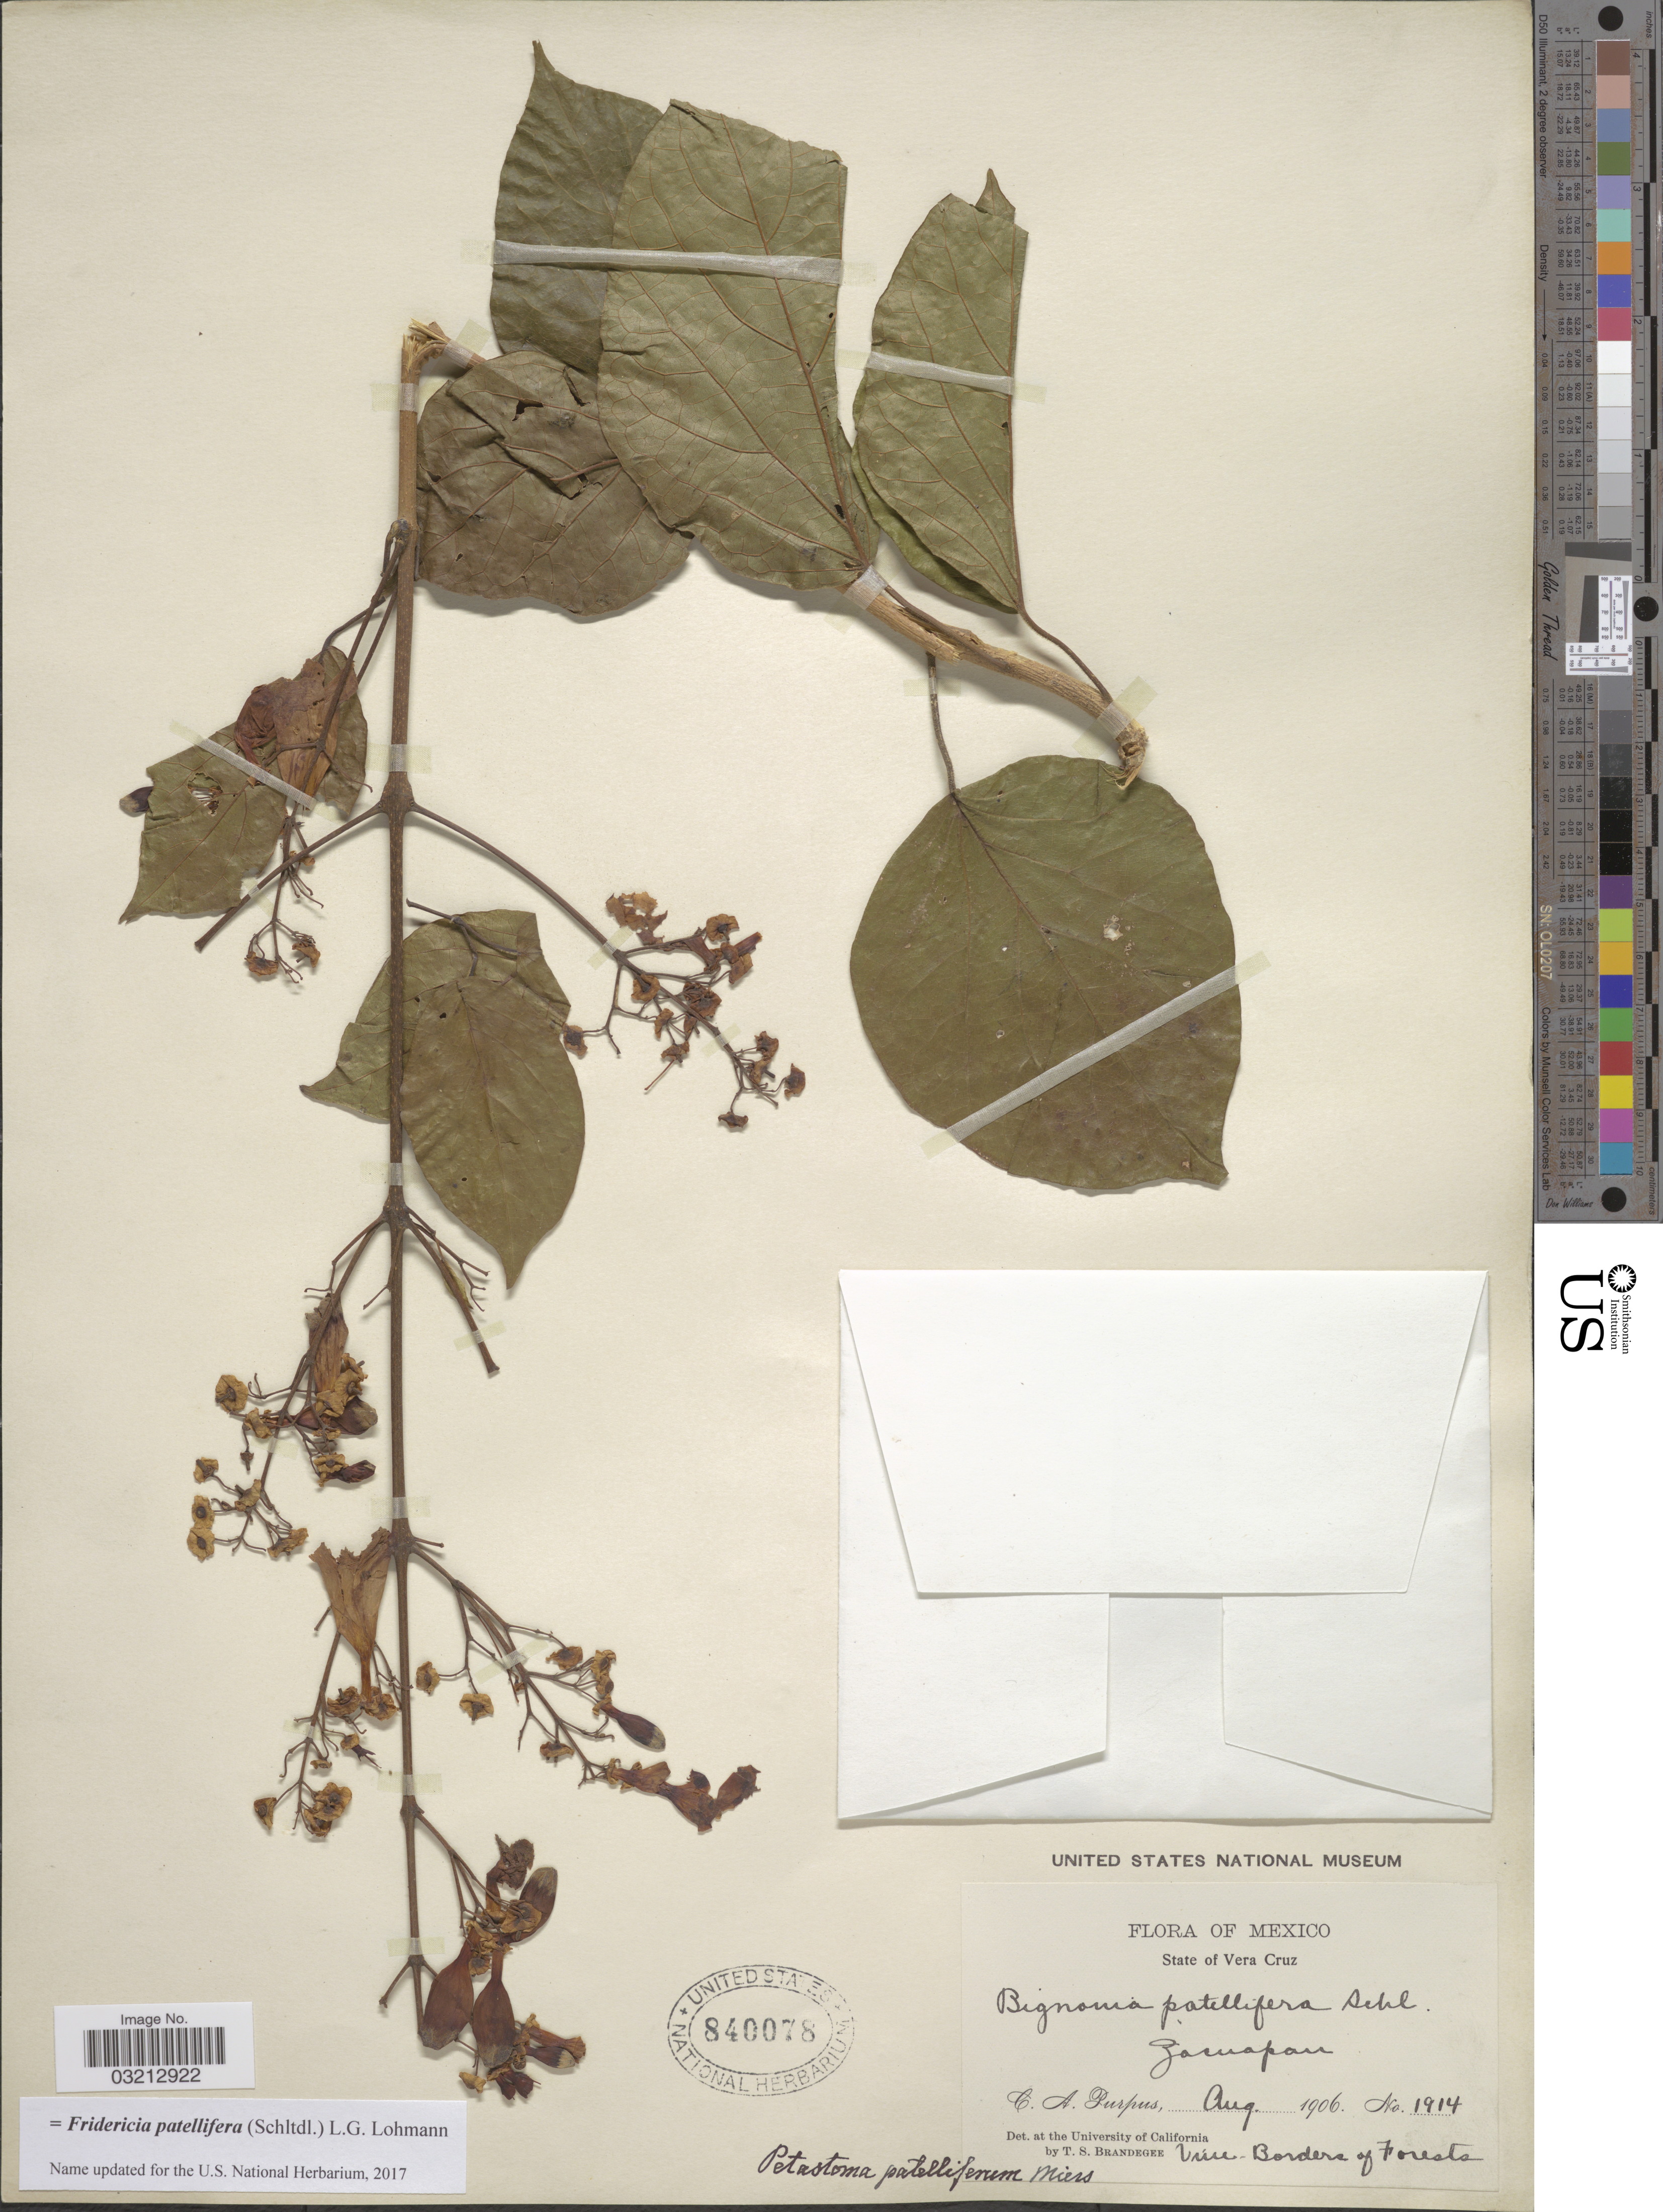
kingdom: Plantae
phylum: Tracheophyta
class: Magnoliopsida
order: Lamiales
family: Bignoniaceae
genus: Fridericia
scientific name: Fridericia patellifera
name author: (Schltdl.) L.G. Lohmann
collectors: C. A. Purpus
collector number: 1914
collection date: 1906-08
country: Mexico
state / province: Veracruz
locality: State of Vera Cruz. Zacuapan.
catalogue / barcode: US 840078